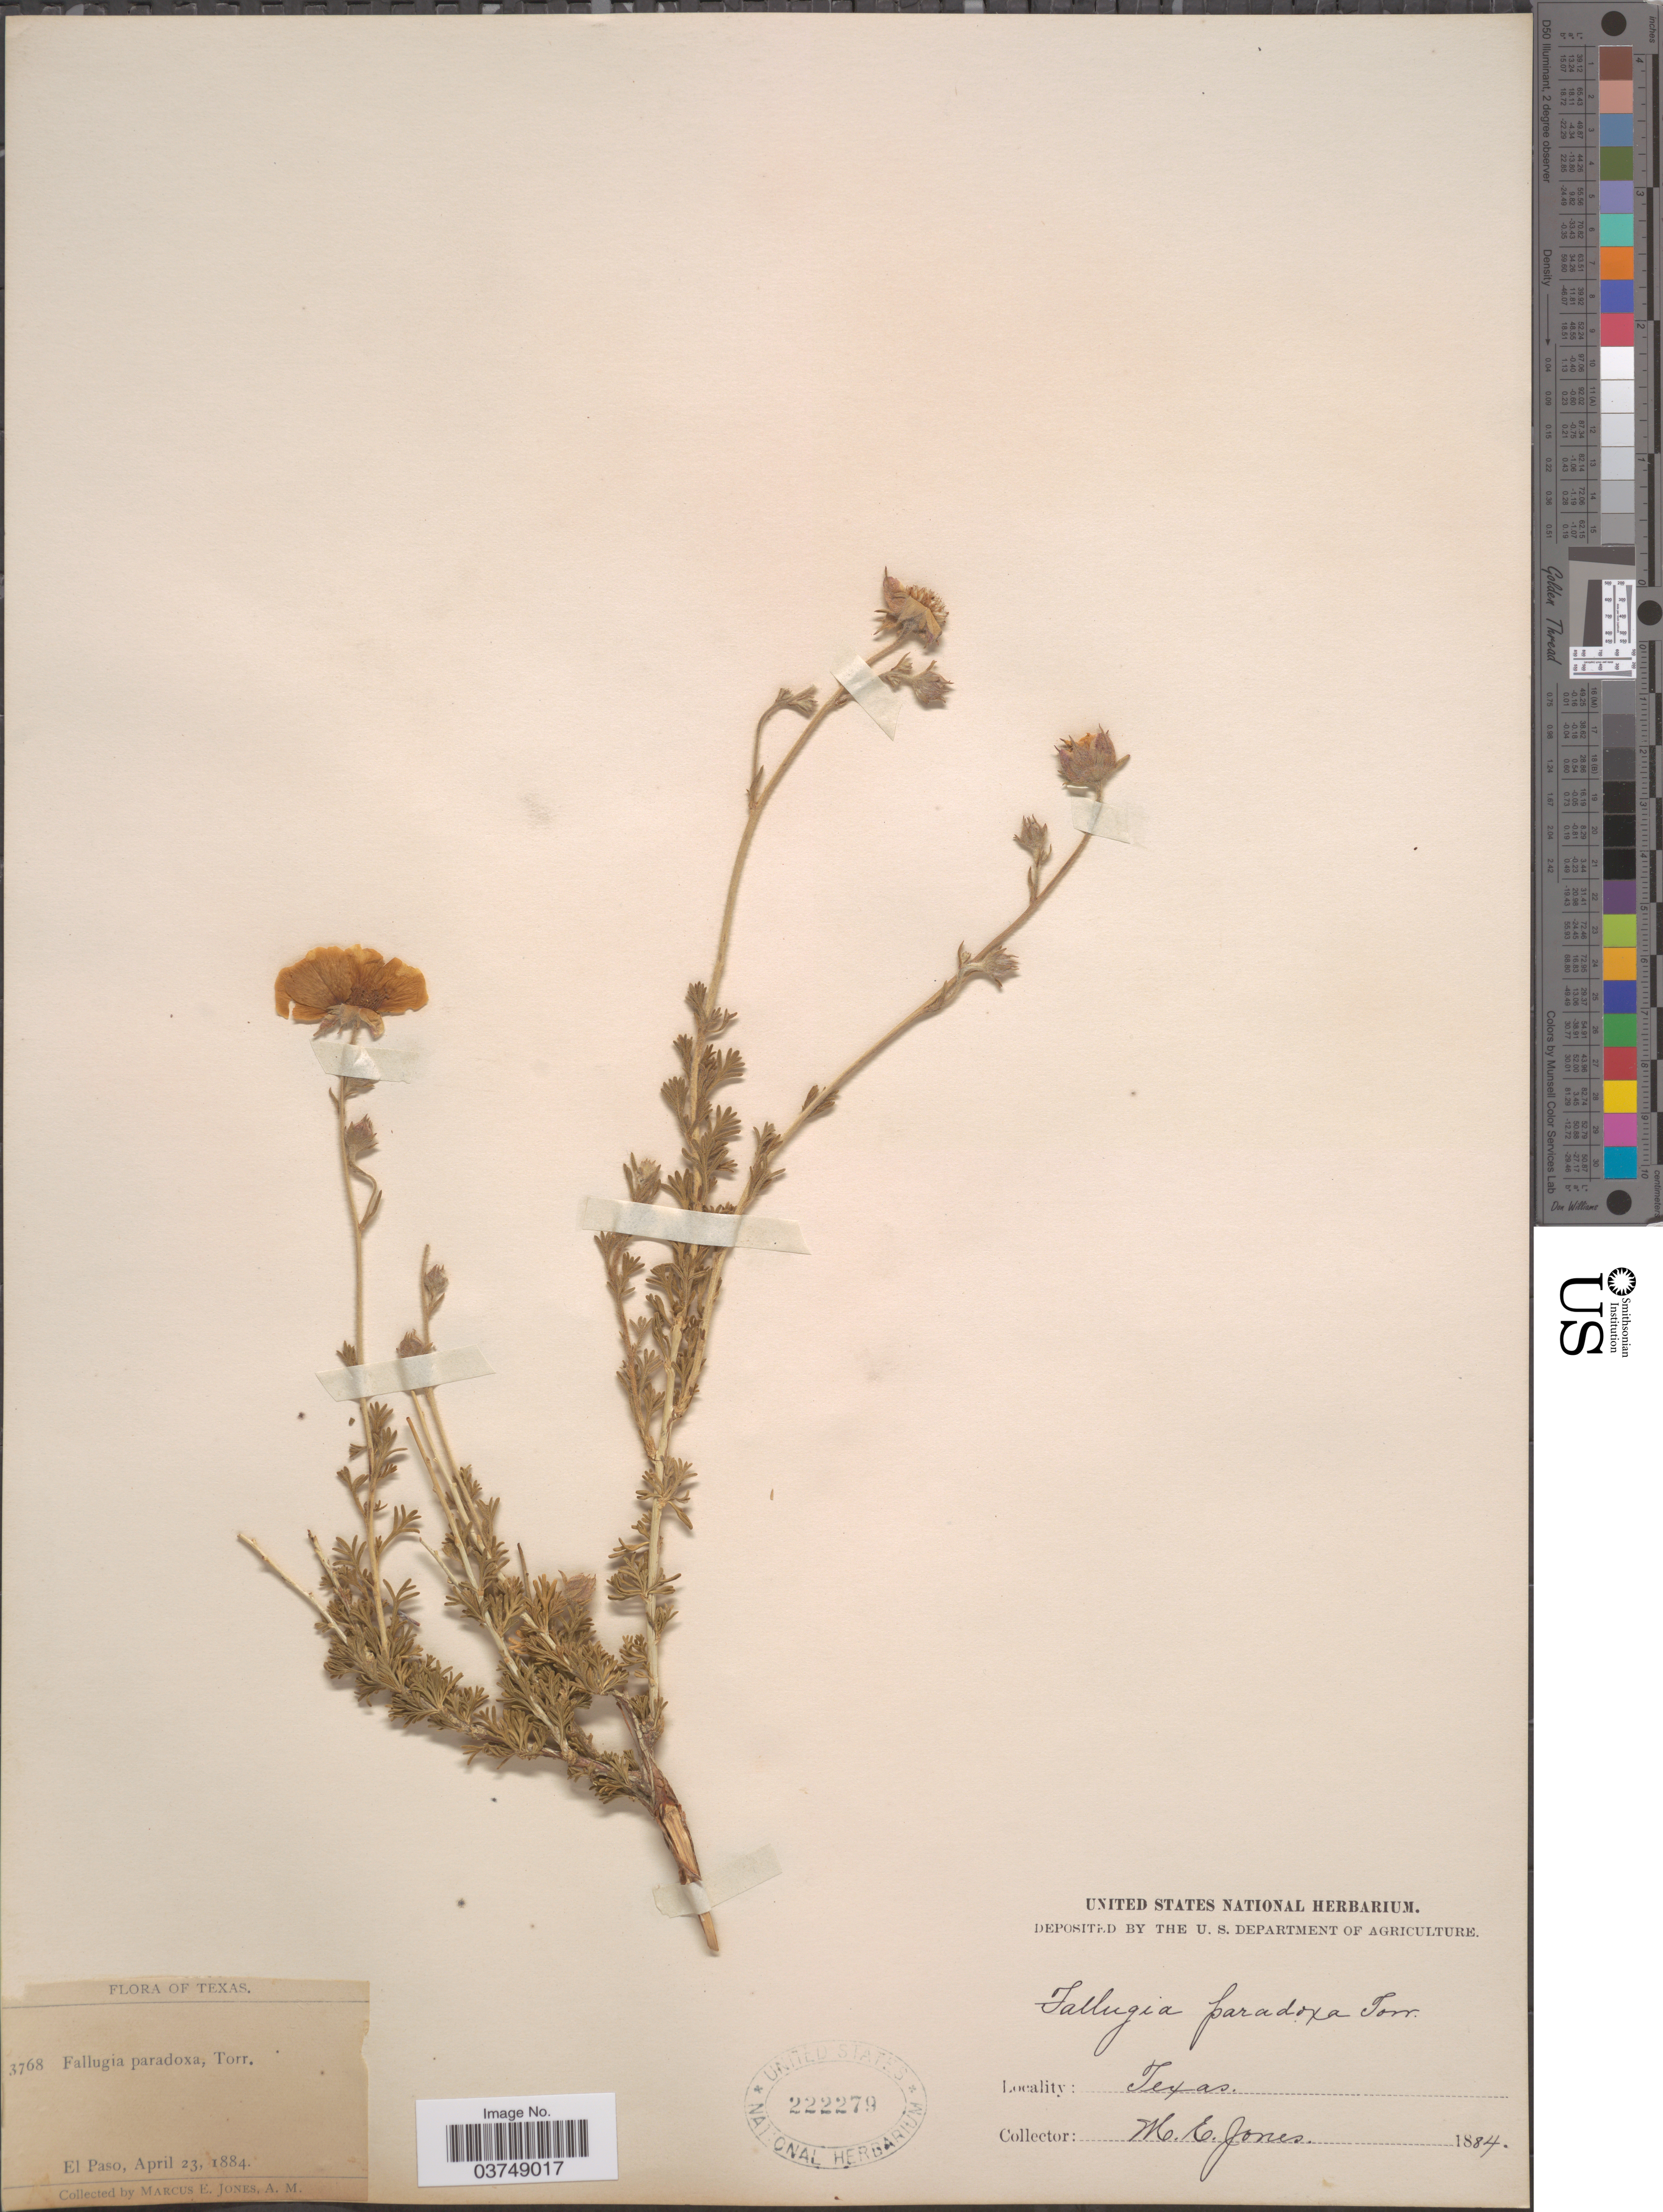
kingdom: Plantae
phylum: Tracheophyta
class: Magnoliopsida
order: Rosales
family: Rosaceae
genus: Fallugia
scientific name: Fallugia acuminata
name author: (Wooton) Rydb.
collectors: M. E. Jones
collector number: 3768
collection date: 1884-04-23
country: United States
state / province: Texas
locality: El Paso.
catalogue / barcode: US 222279